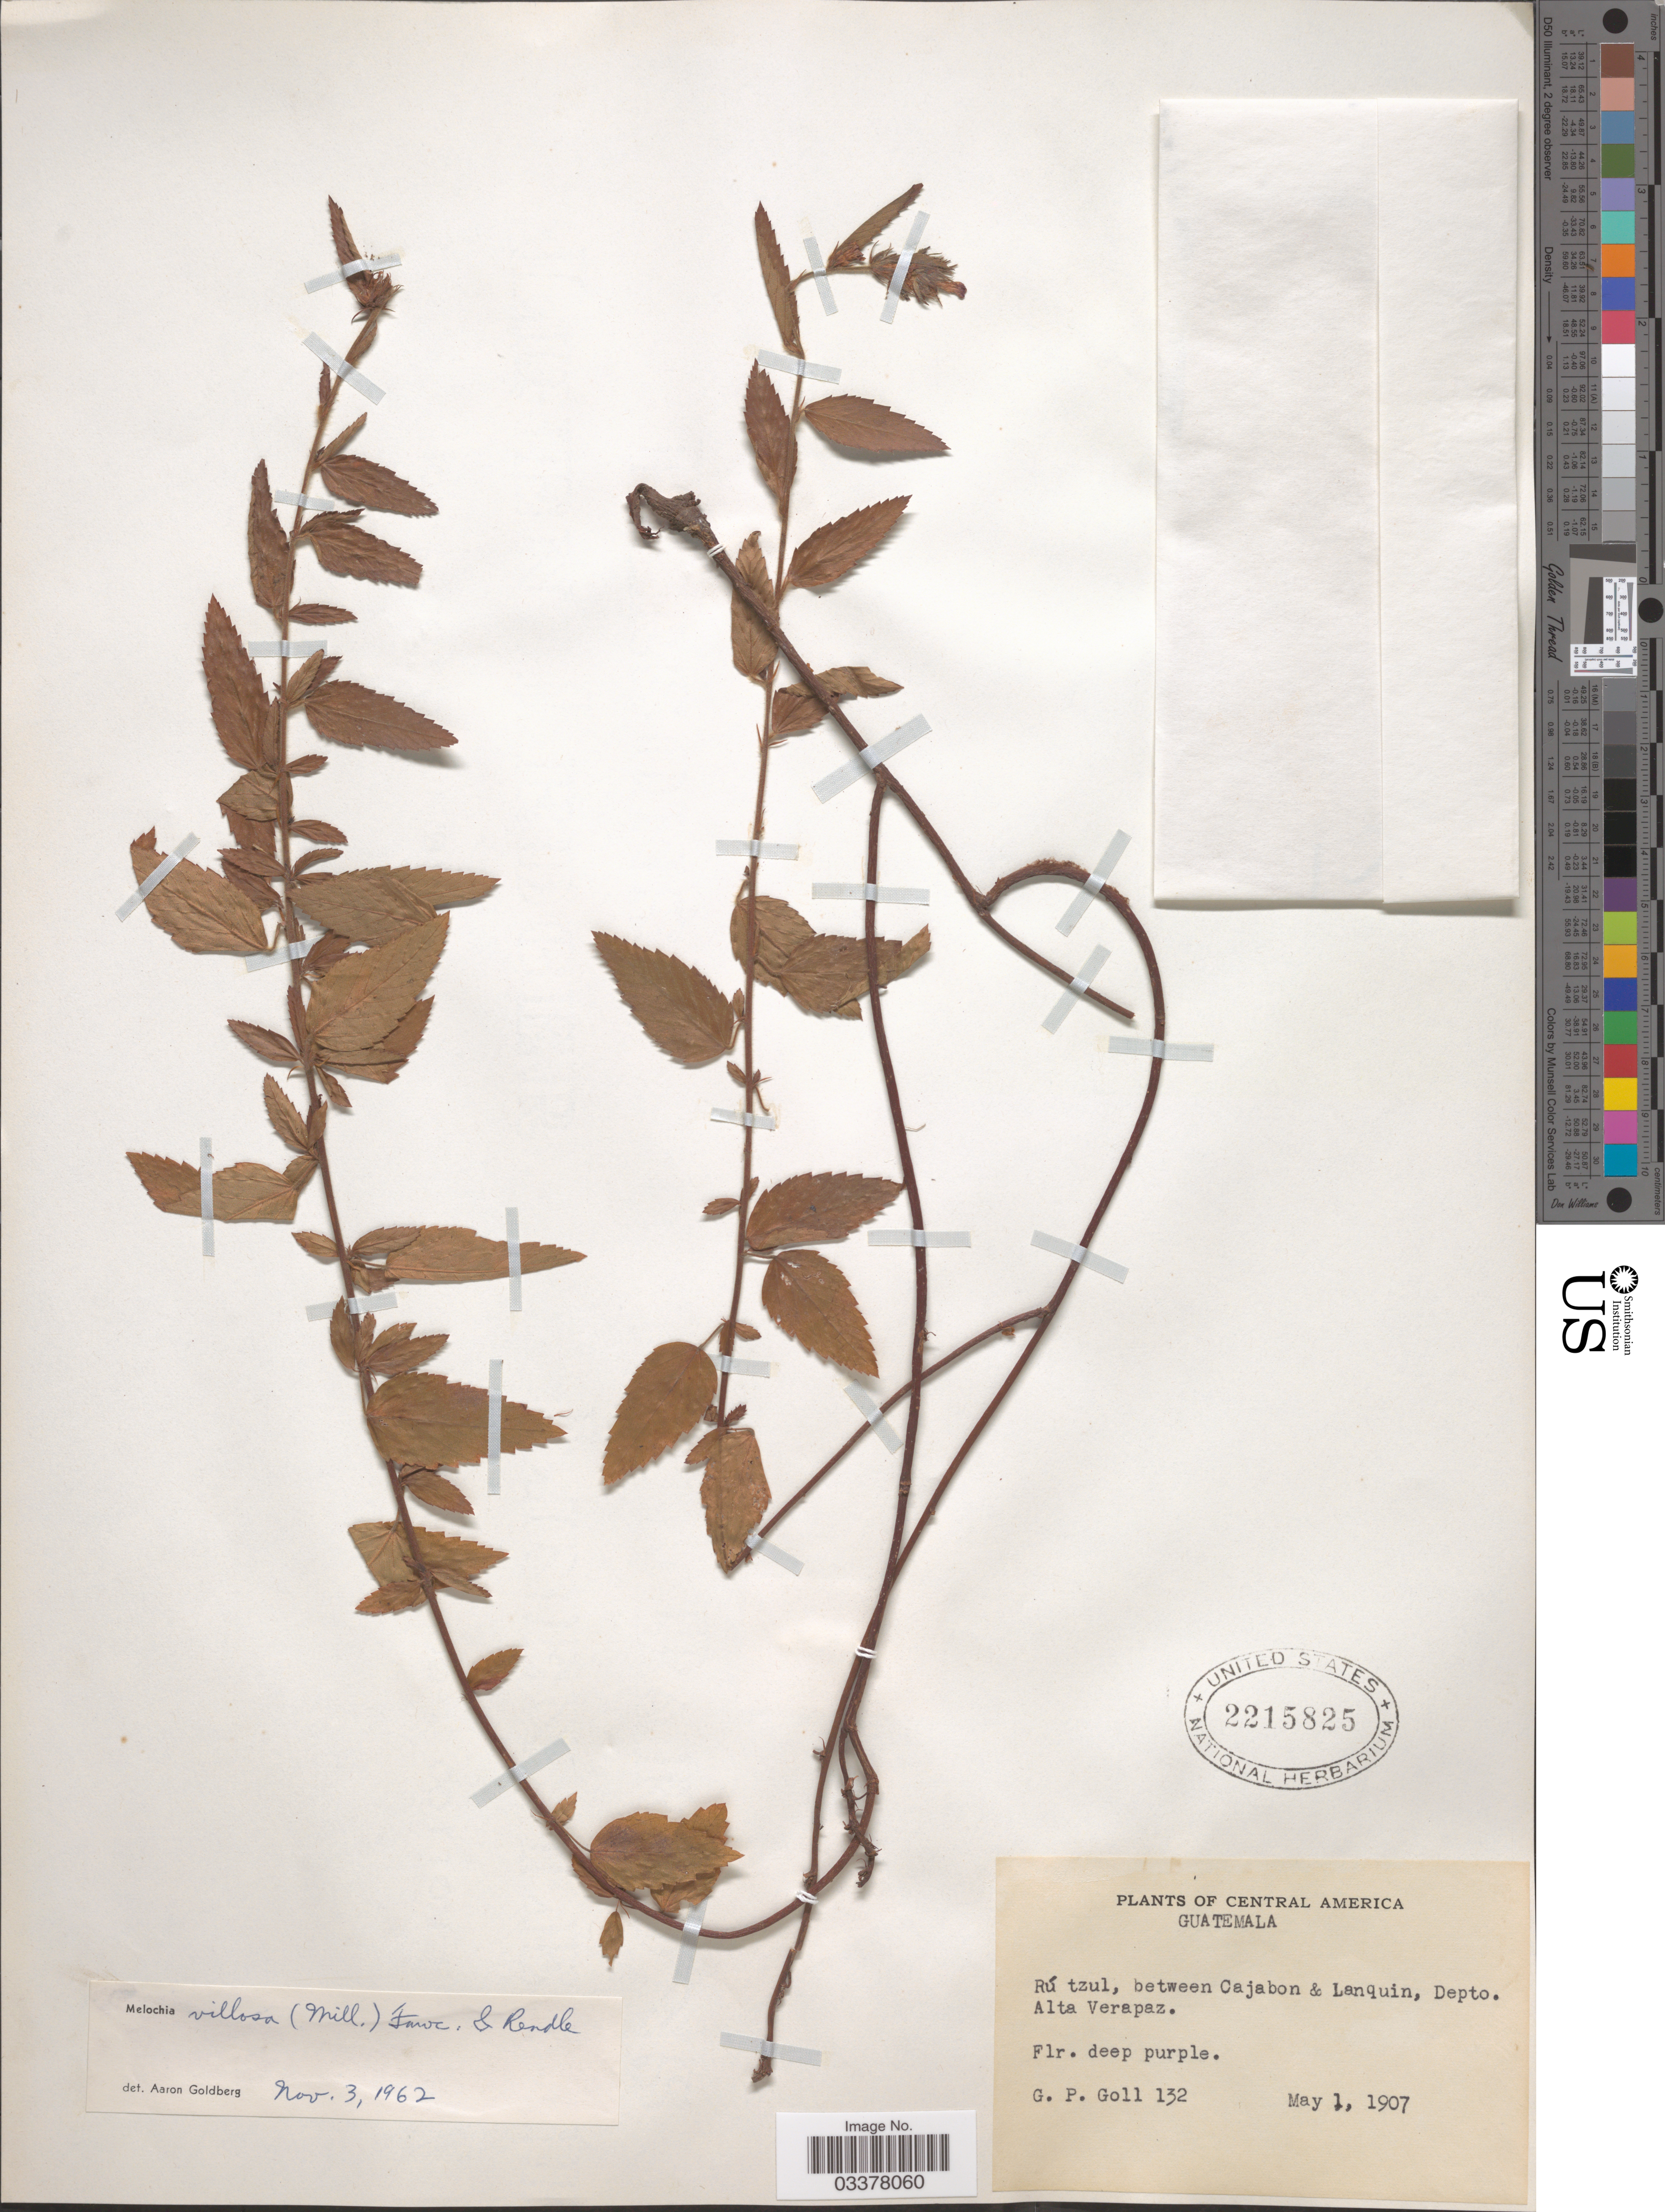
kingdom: Plantae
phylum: Tracheophyta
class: Magnoliopsida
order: Malvales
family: Malvaceae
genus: Melochia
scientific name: Melochia spicata var. spicata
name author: (L.) Fryxell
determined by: Dorr, L. J., (BOT), Smithsonian Institution - National Museum of Natural History (UNITED STATES)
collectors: G. P. Goll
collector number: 132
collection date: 1907-05-01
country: Guatemala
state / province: Alta Verapaz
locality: Rú tzul, between Cajabon & Lanquin. Depto. Alta Verapaz.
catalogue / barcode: US 2215825